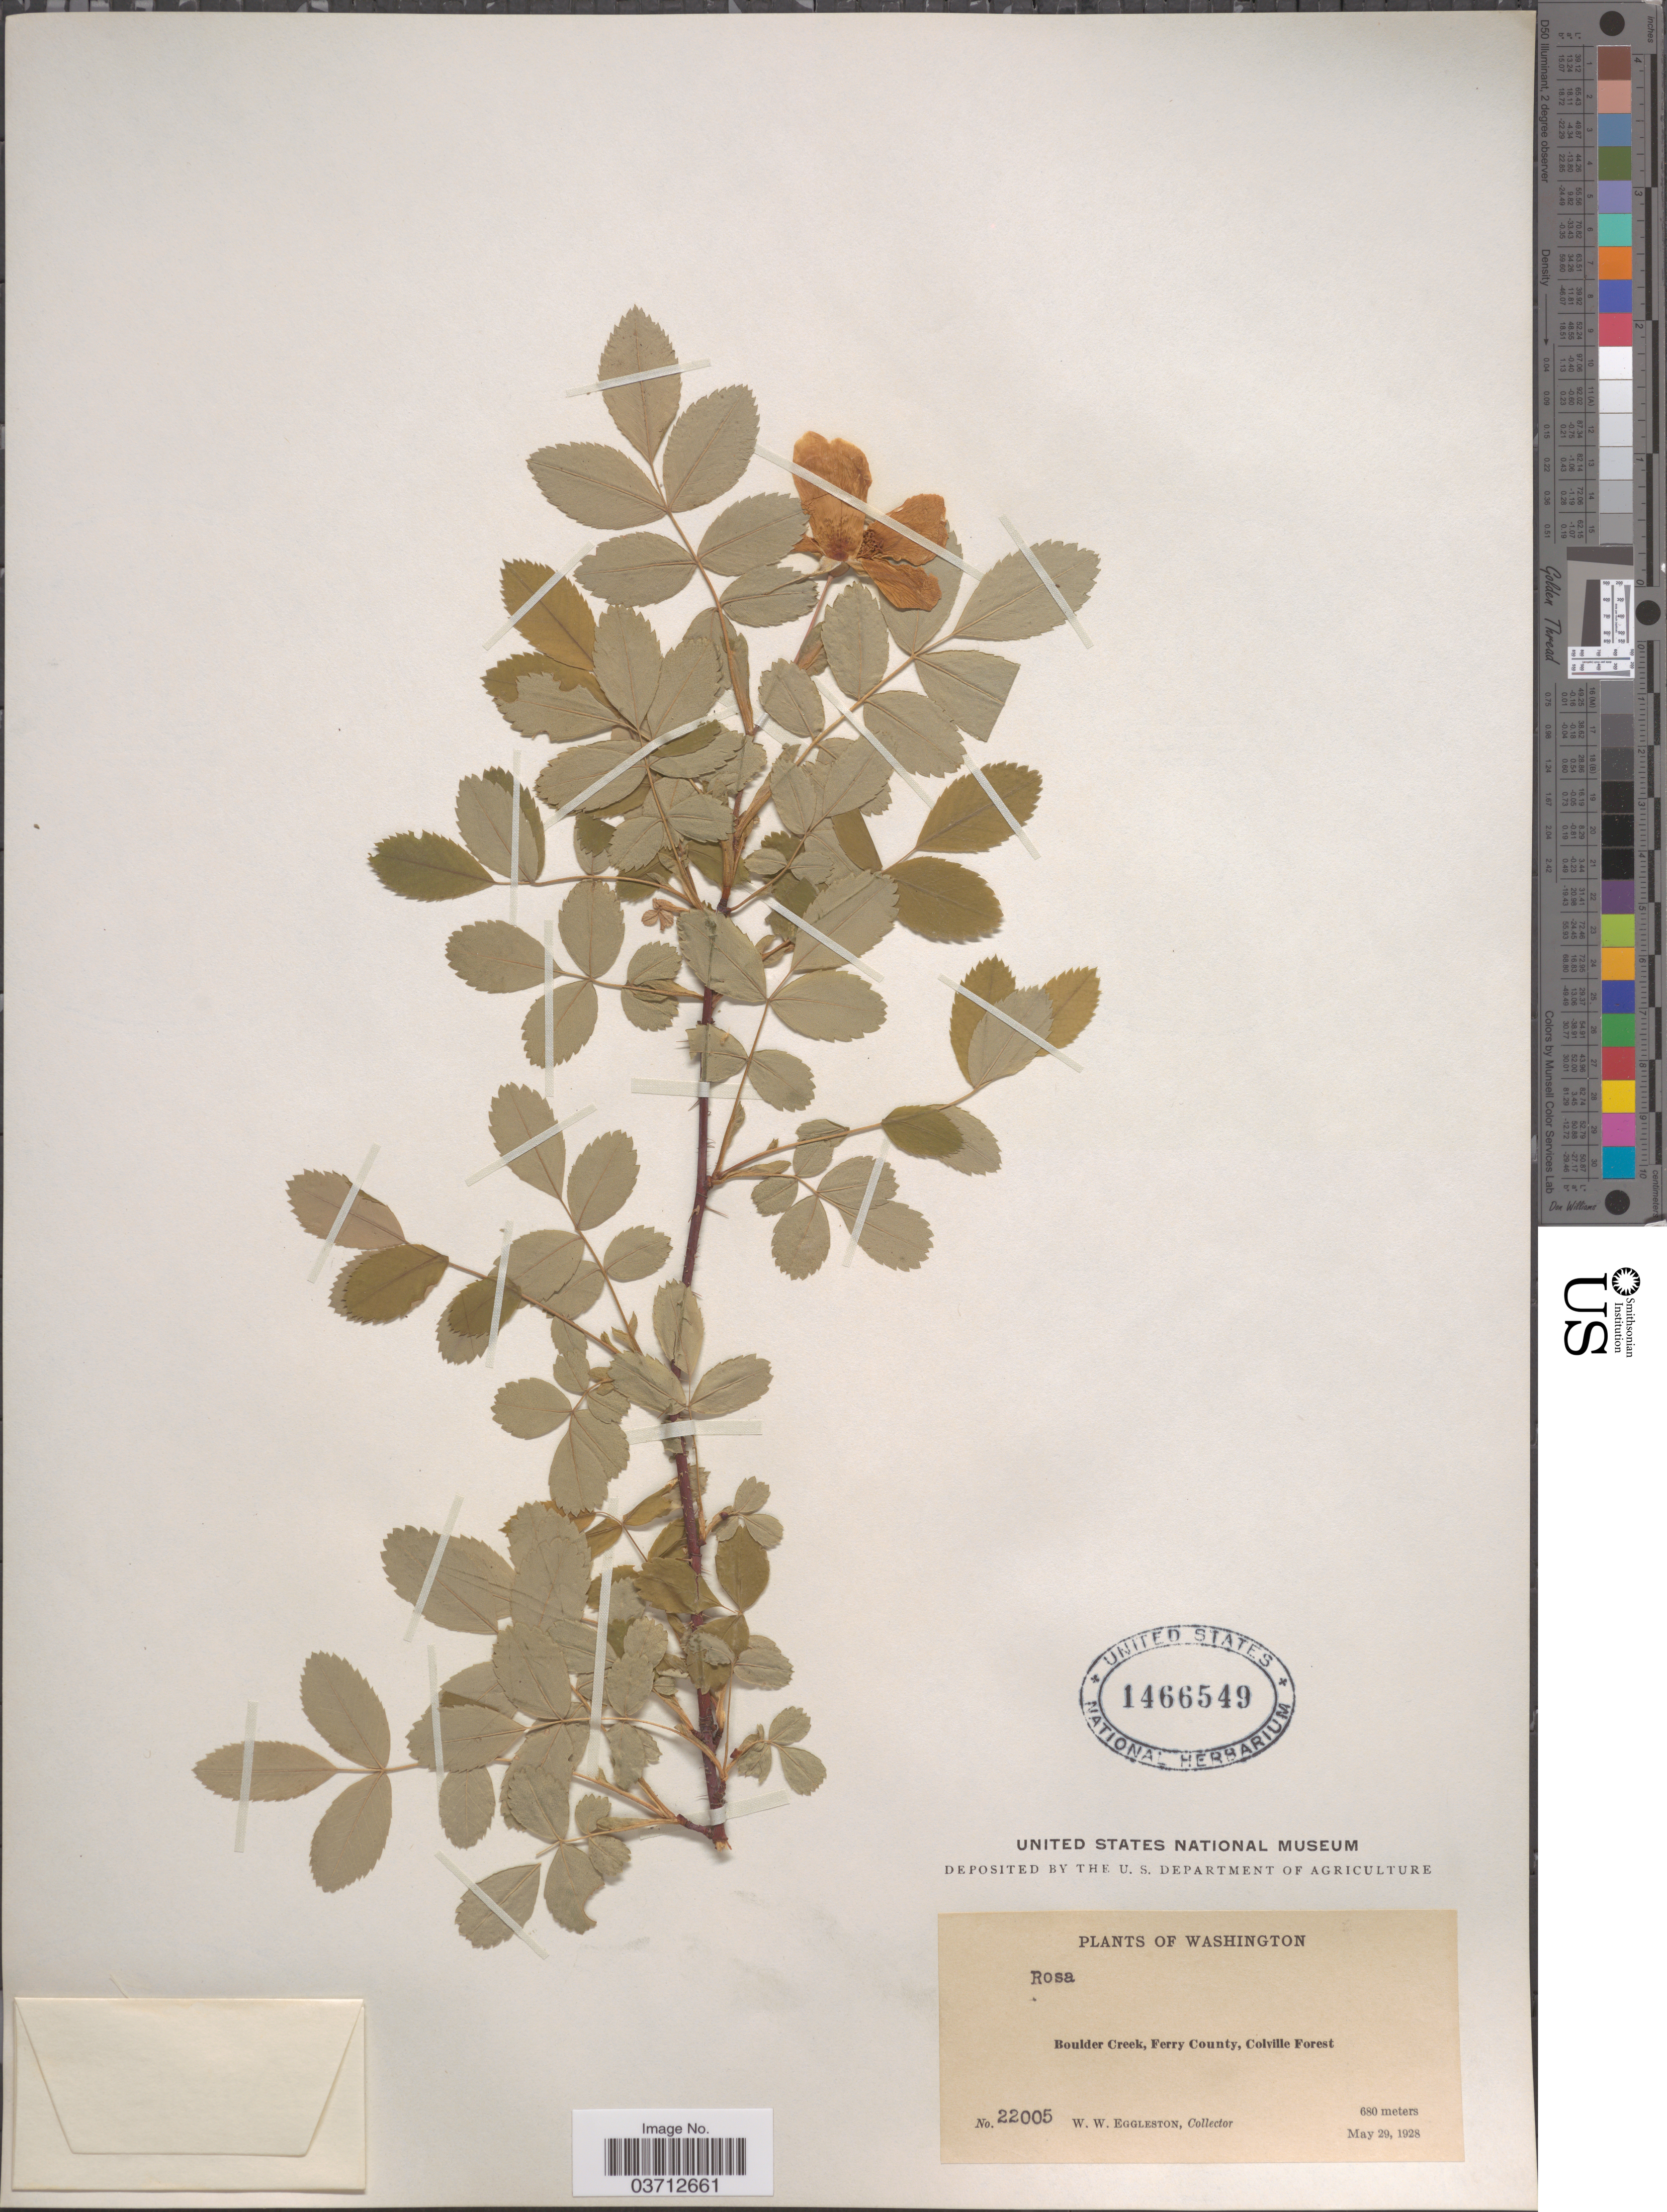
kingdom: Plantae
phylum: Tracheophyta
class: Magnoliopsida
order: Rosales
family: Rosaceae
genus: Rosa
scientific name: Rosa sp.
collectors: W. W. Eggleston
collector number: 22005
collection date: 1928-05-29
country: United States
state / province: Washington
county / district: Ferry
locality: Boulder Creek, Ferry County, Colville Forest.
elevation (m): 680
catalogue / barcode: US 1466549